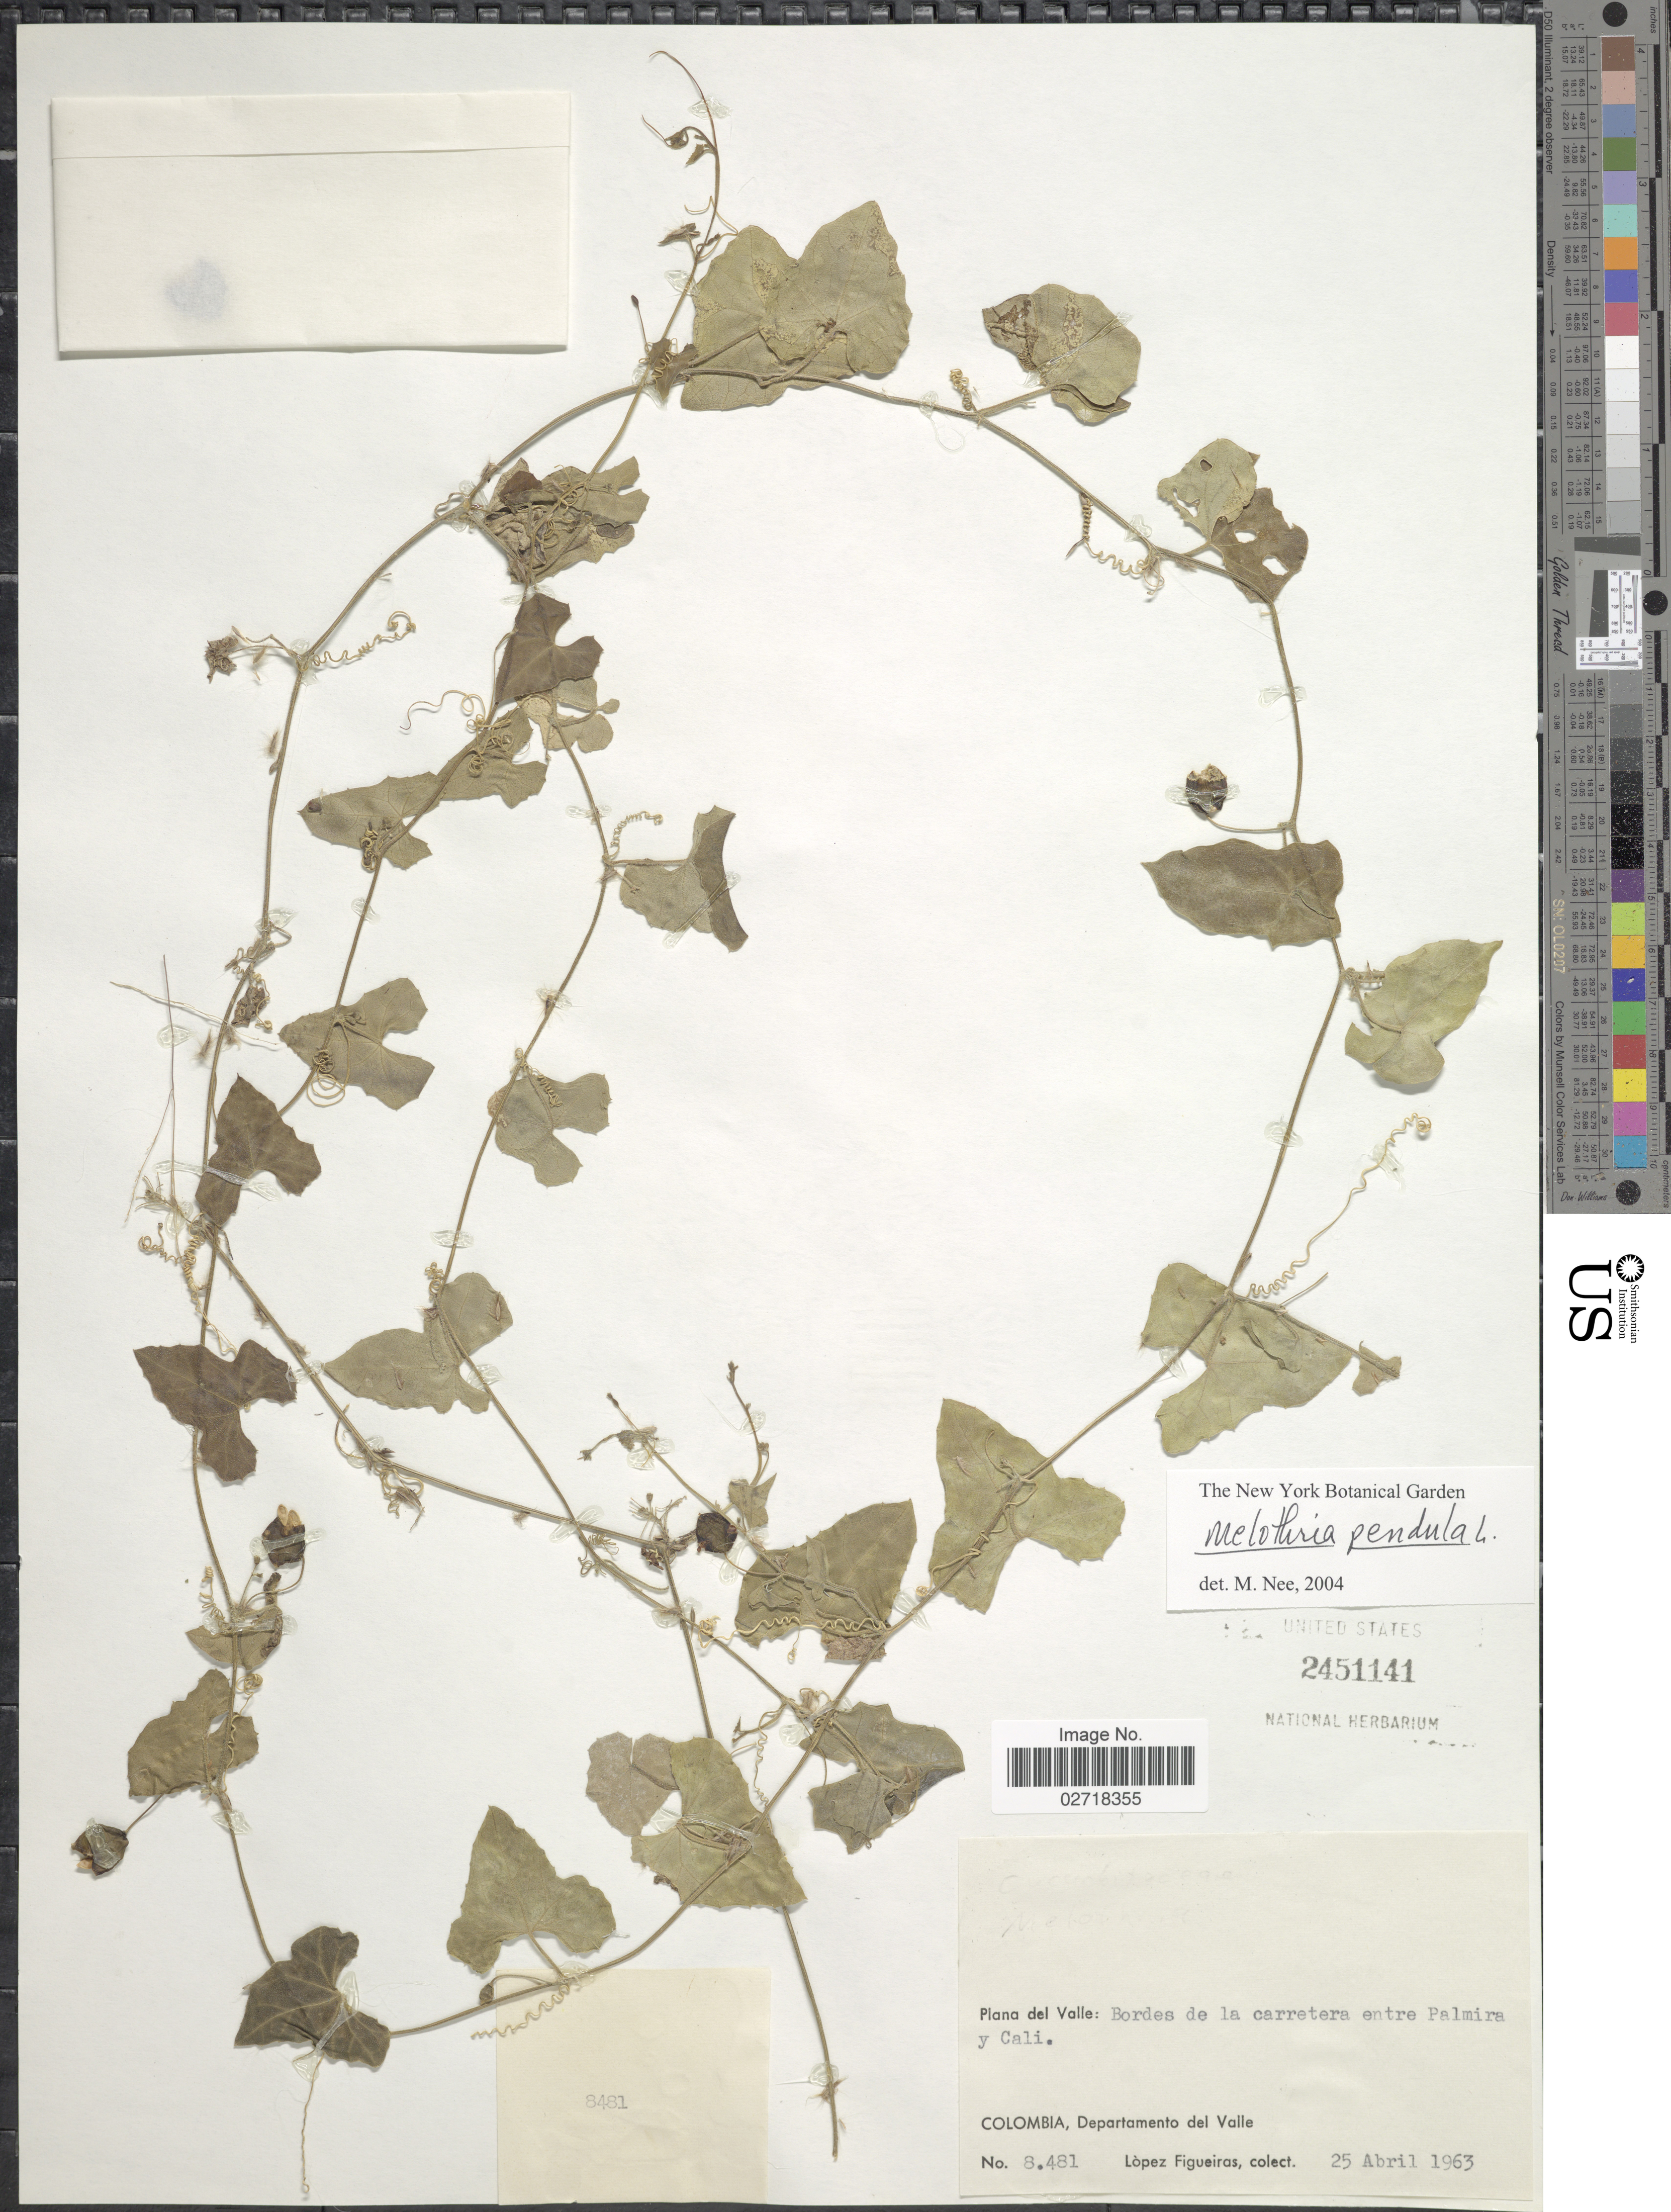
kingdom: Plantae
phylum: Tracheophyta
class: Magnoliopsida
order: Cucurbitales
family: Cucurbitaceae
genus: Melothria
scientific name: Melothria pendula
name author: L.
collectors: M. López Figueiras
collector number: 8481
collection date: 1963-04-25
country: Colombia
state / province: Valle del Cauca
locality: Plana del Valle: Bordes de la carretera entre Palmira y Cali. Departamento del Valle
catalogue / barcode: US 2451141